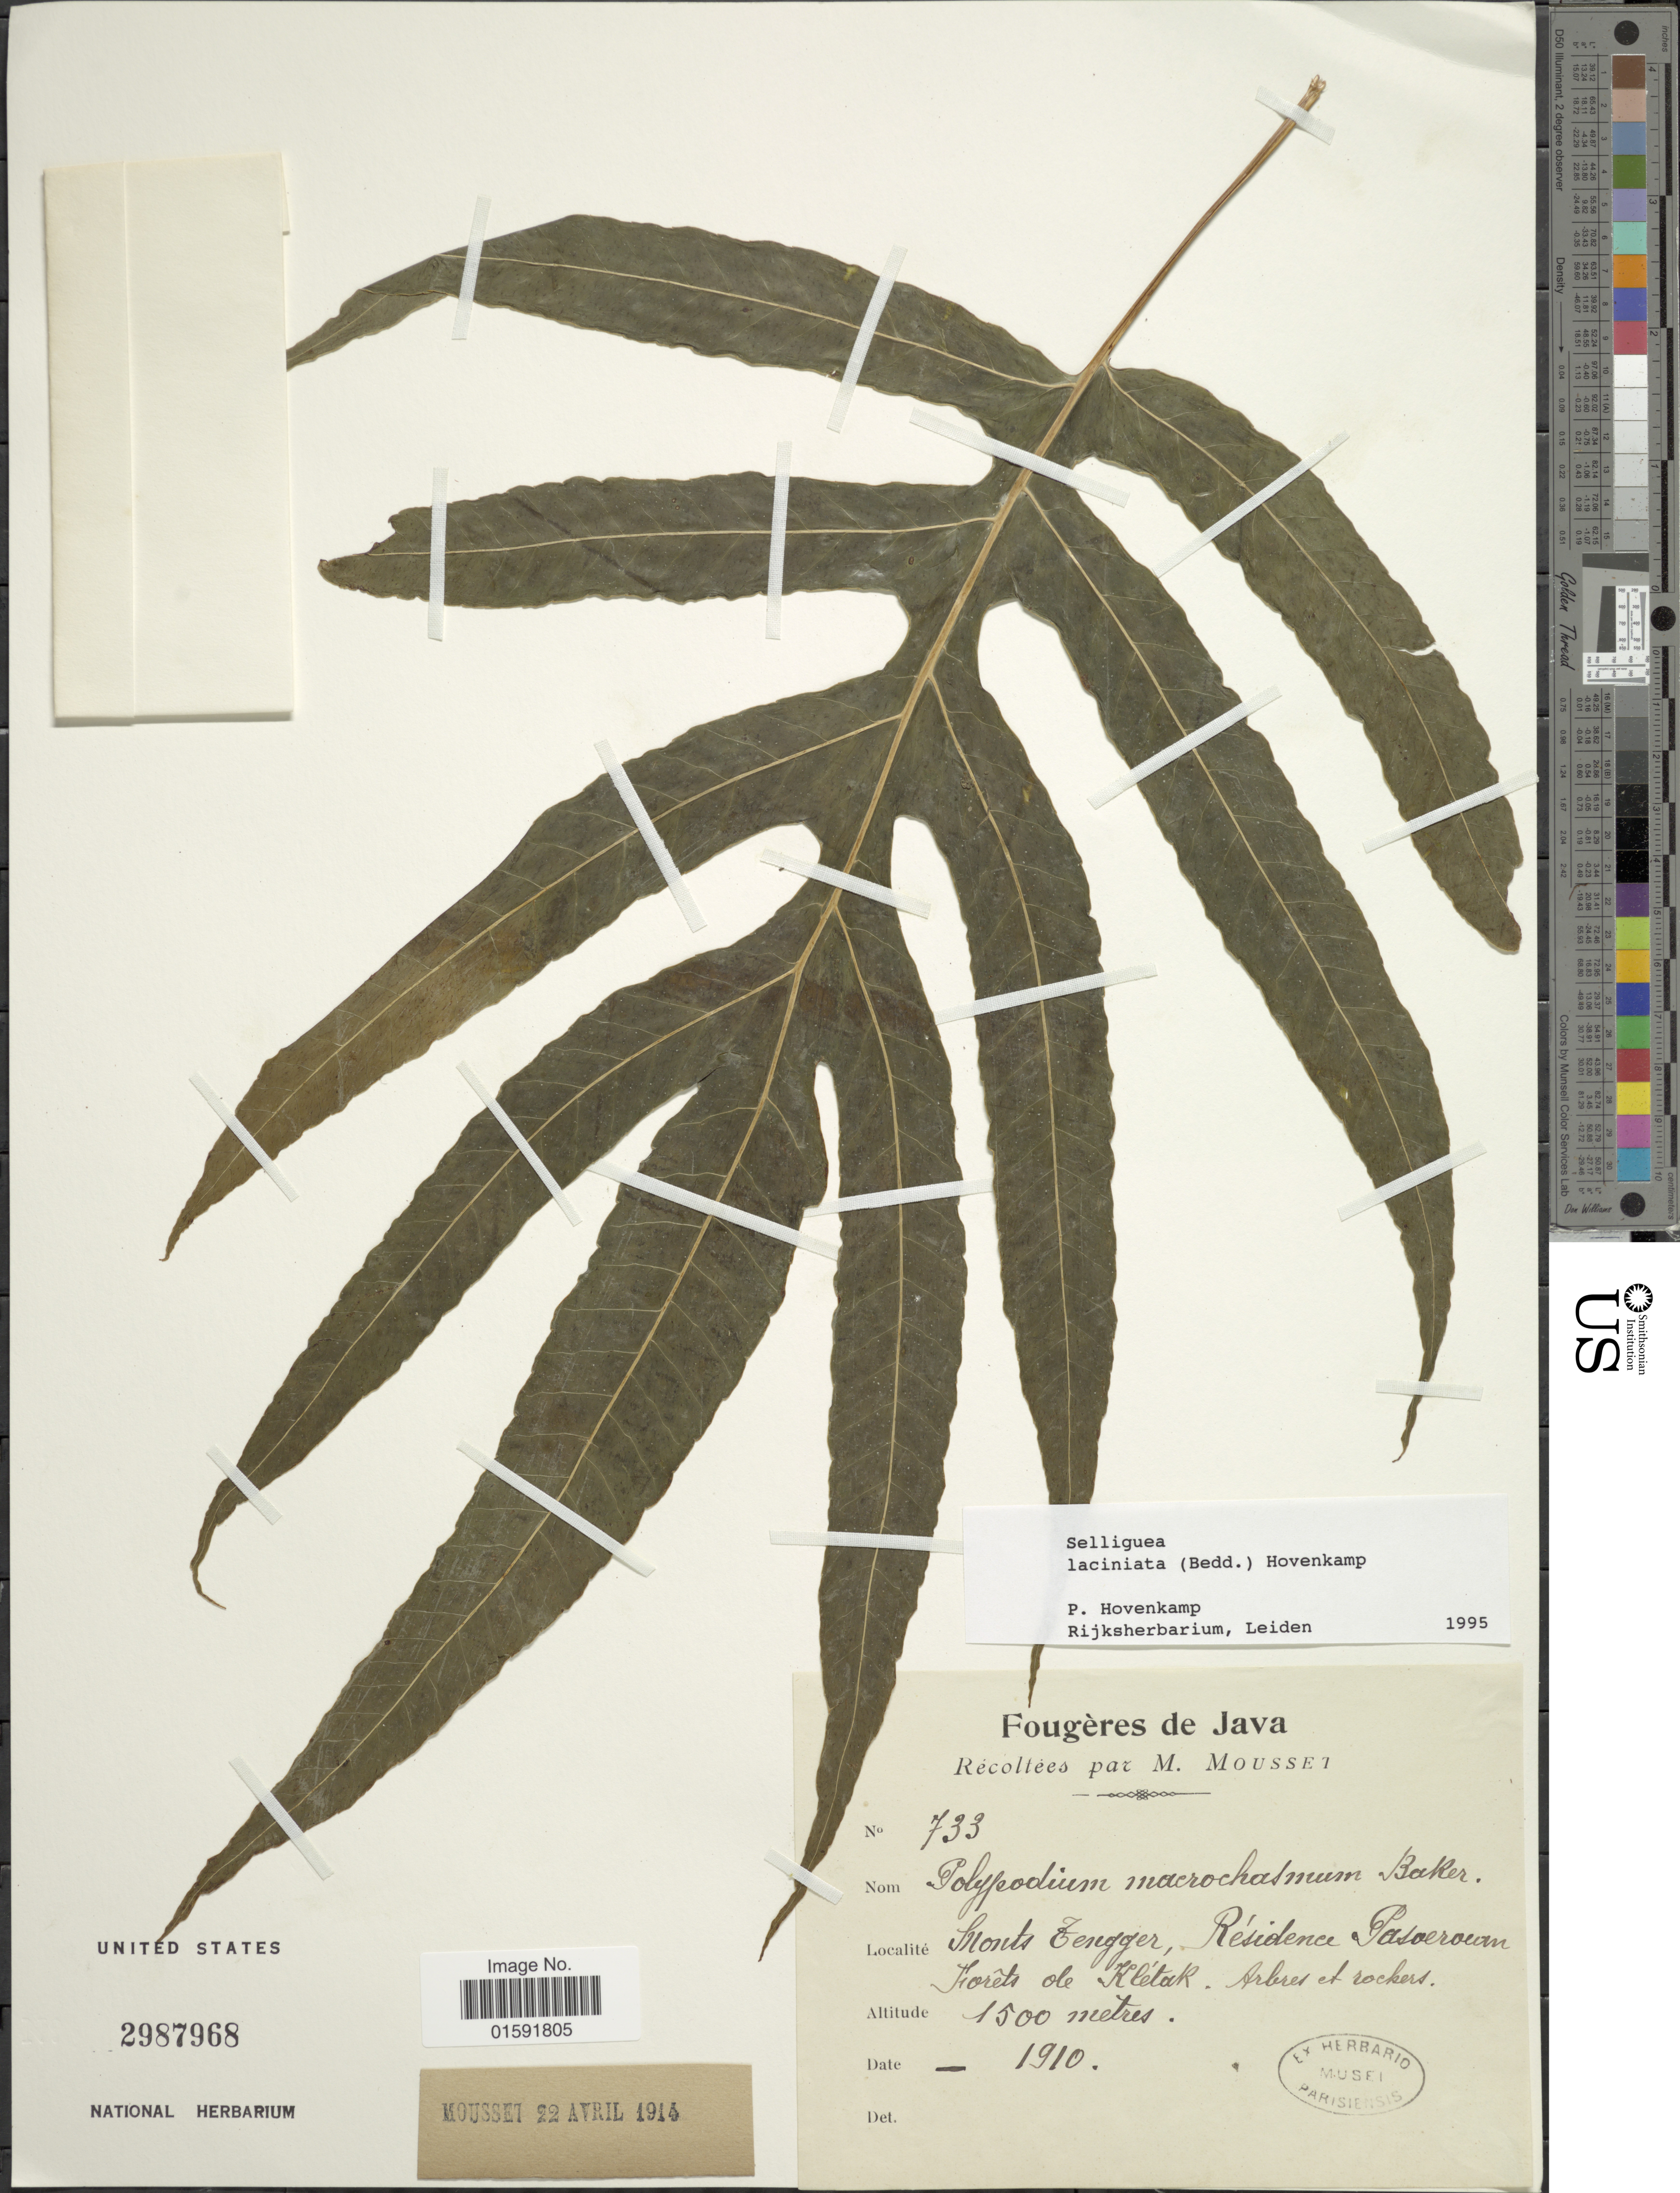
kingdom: Plantae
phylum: Tracheophyta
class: Polypodiopsida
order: Polypodiales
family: Polypodiaceae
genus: Selliguea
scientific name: Selliguea laciniata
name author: (C. Presl) Hovenkamp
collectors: M. Mousset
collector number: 733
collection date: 1910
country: Indonesia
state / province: Java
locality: Monts Tengger, Residence Pasoeroem, Forests de Kle'tak, arbes et rochers [interpreted]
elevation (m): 1500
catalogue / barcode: US 2987968